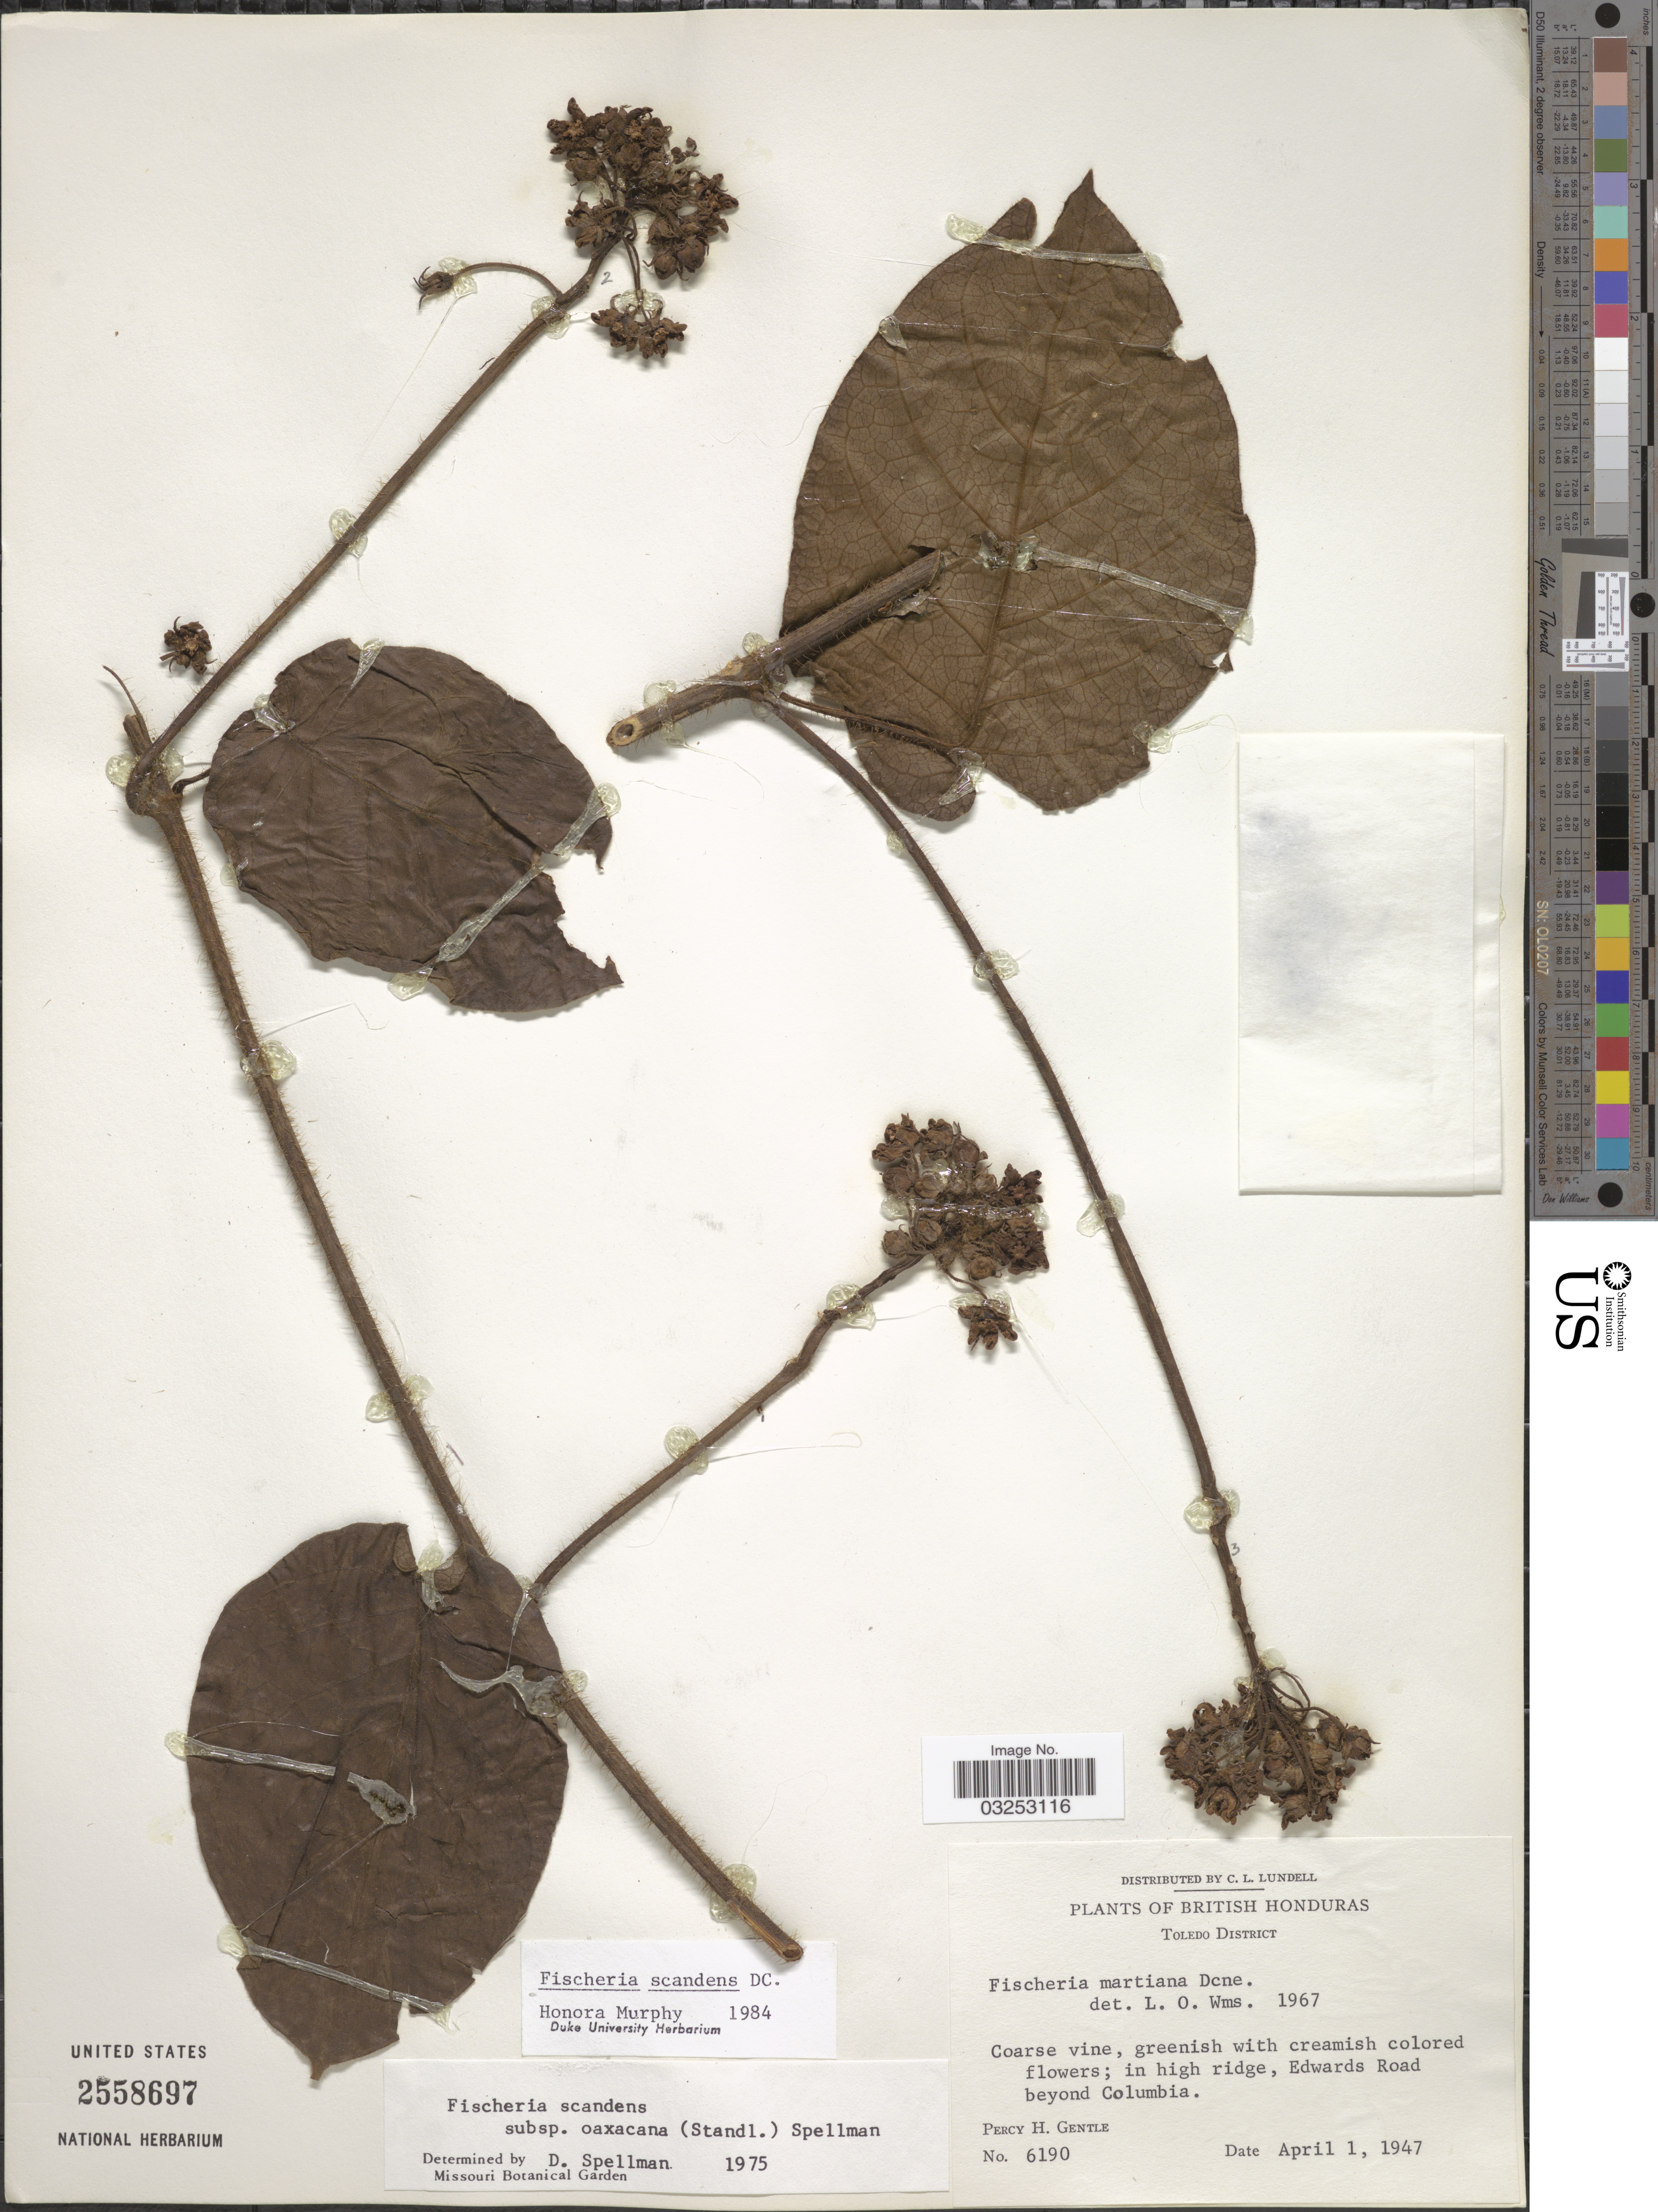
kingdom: Plantae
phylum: Tracheophyta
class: Magnoliopsida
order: Gentianales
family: Apocynaceae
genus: Fischeria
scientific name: Fischeria scandens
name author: DC.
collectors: P. H. Gentle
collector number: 6190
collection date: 1947-04-01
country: Belize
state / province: Toledo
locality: British Honduras, Toledo District, Edwards Road beyond Columbia.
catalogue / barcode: US 2558697